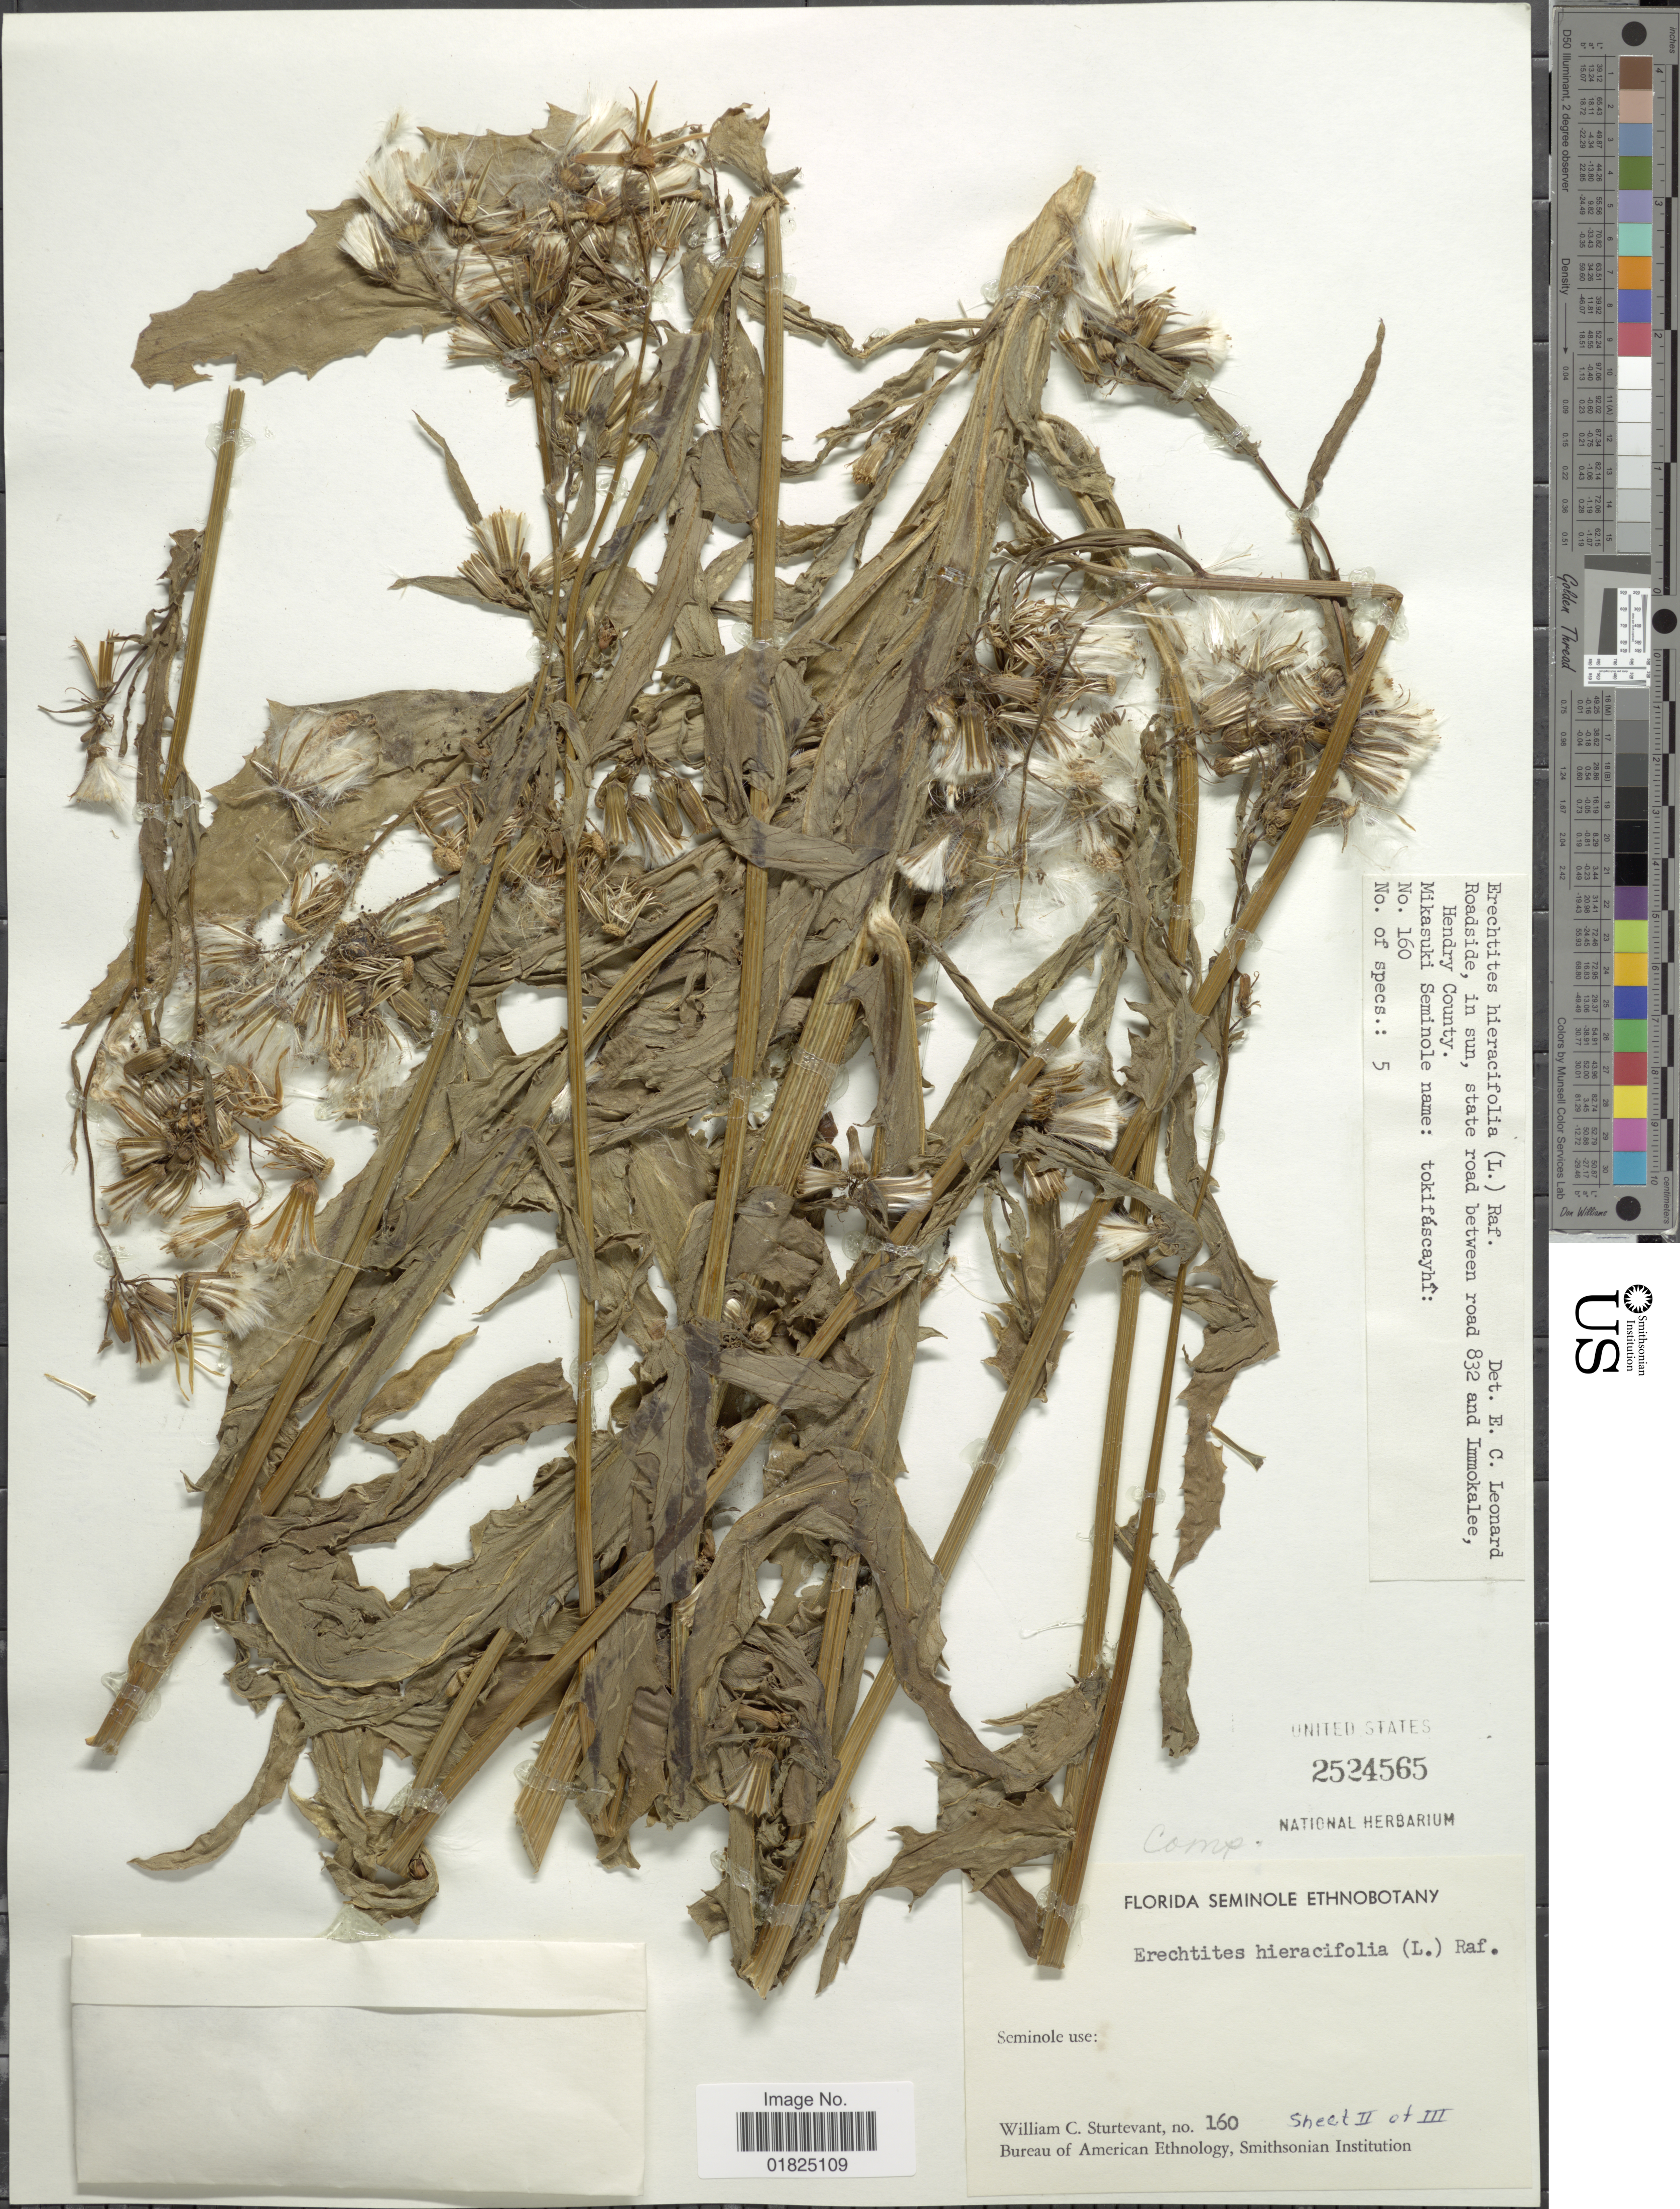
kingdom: Plantae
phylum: Tracheophyta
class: Magnoliopsida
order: Asterales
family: Asteraceae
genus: Erechtites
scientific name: Erechtites hieraciifolius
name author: (L.) Raf. ex DC.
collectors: W. Sturtevant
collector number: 160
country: United States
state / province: Florida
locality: Roadside, in sun, state between road 832 and Immokalee, Hendry County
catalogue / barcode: US 2524565